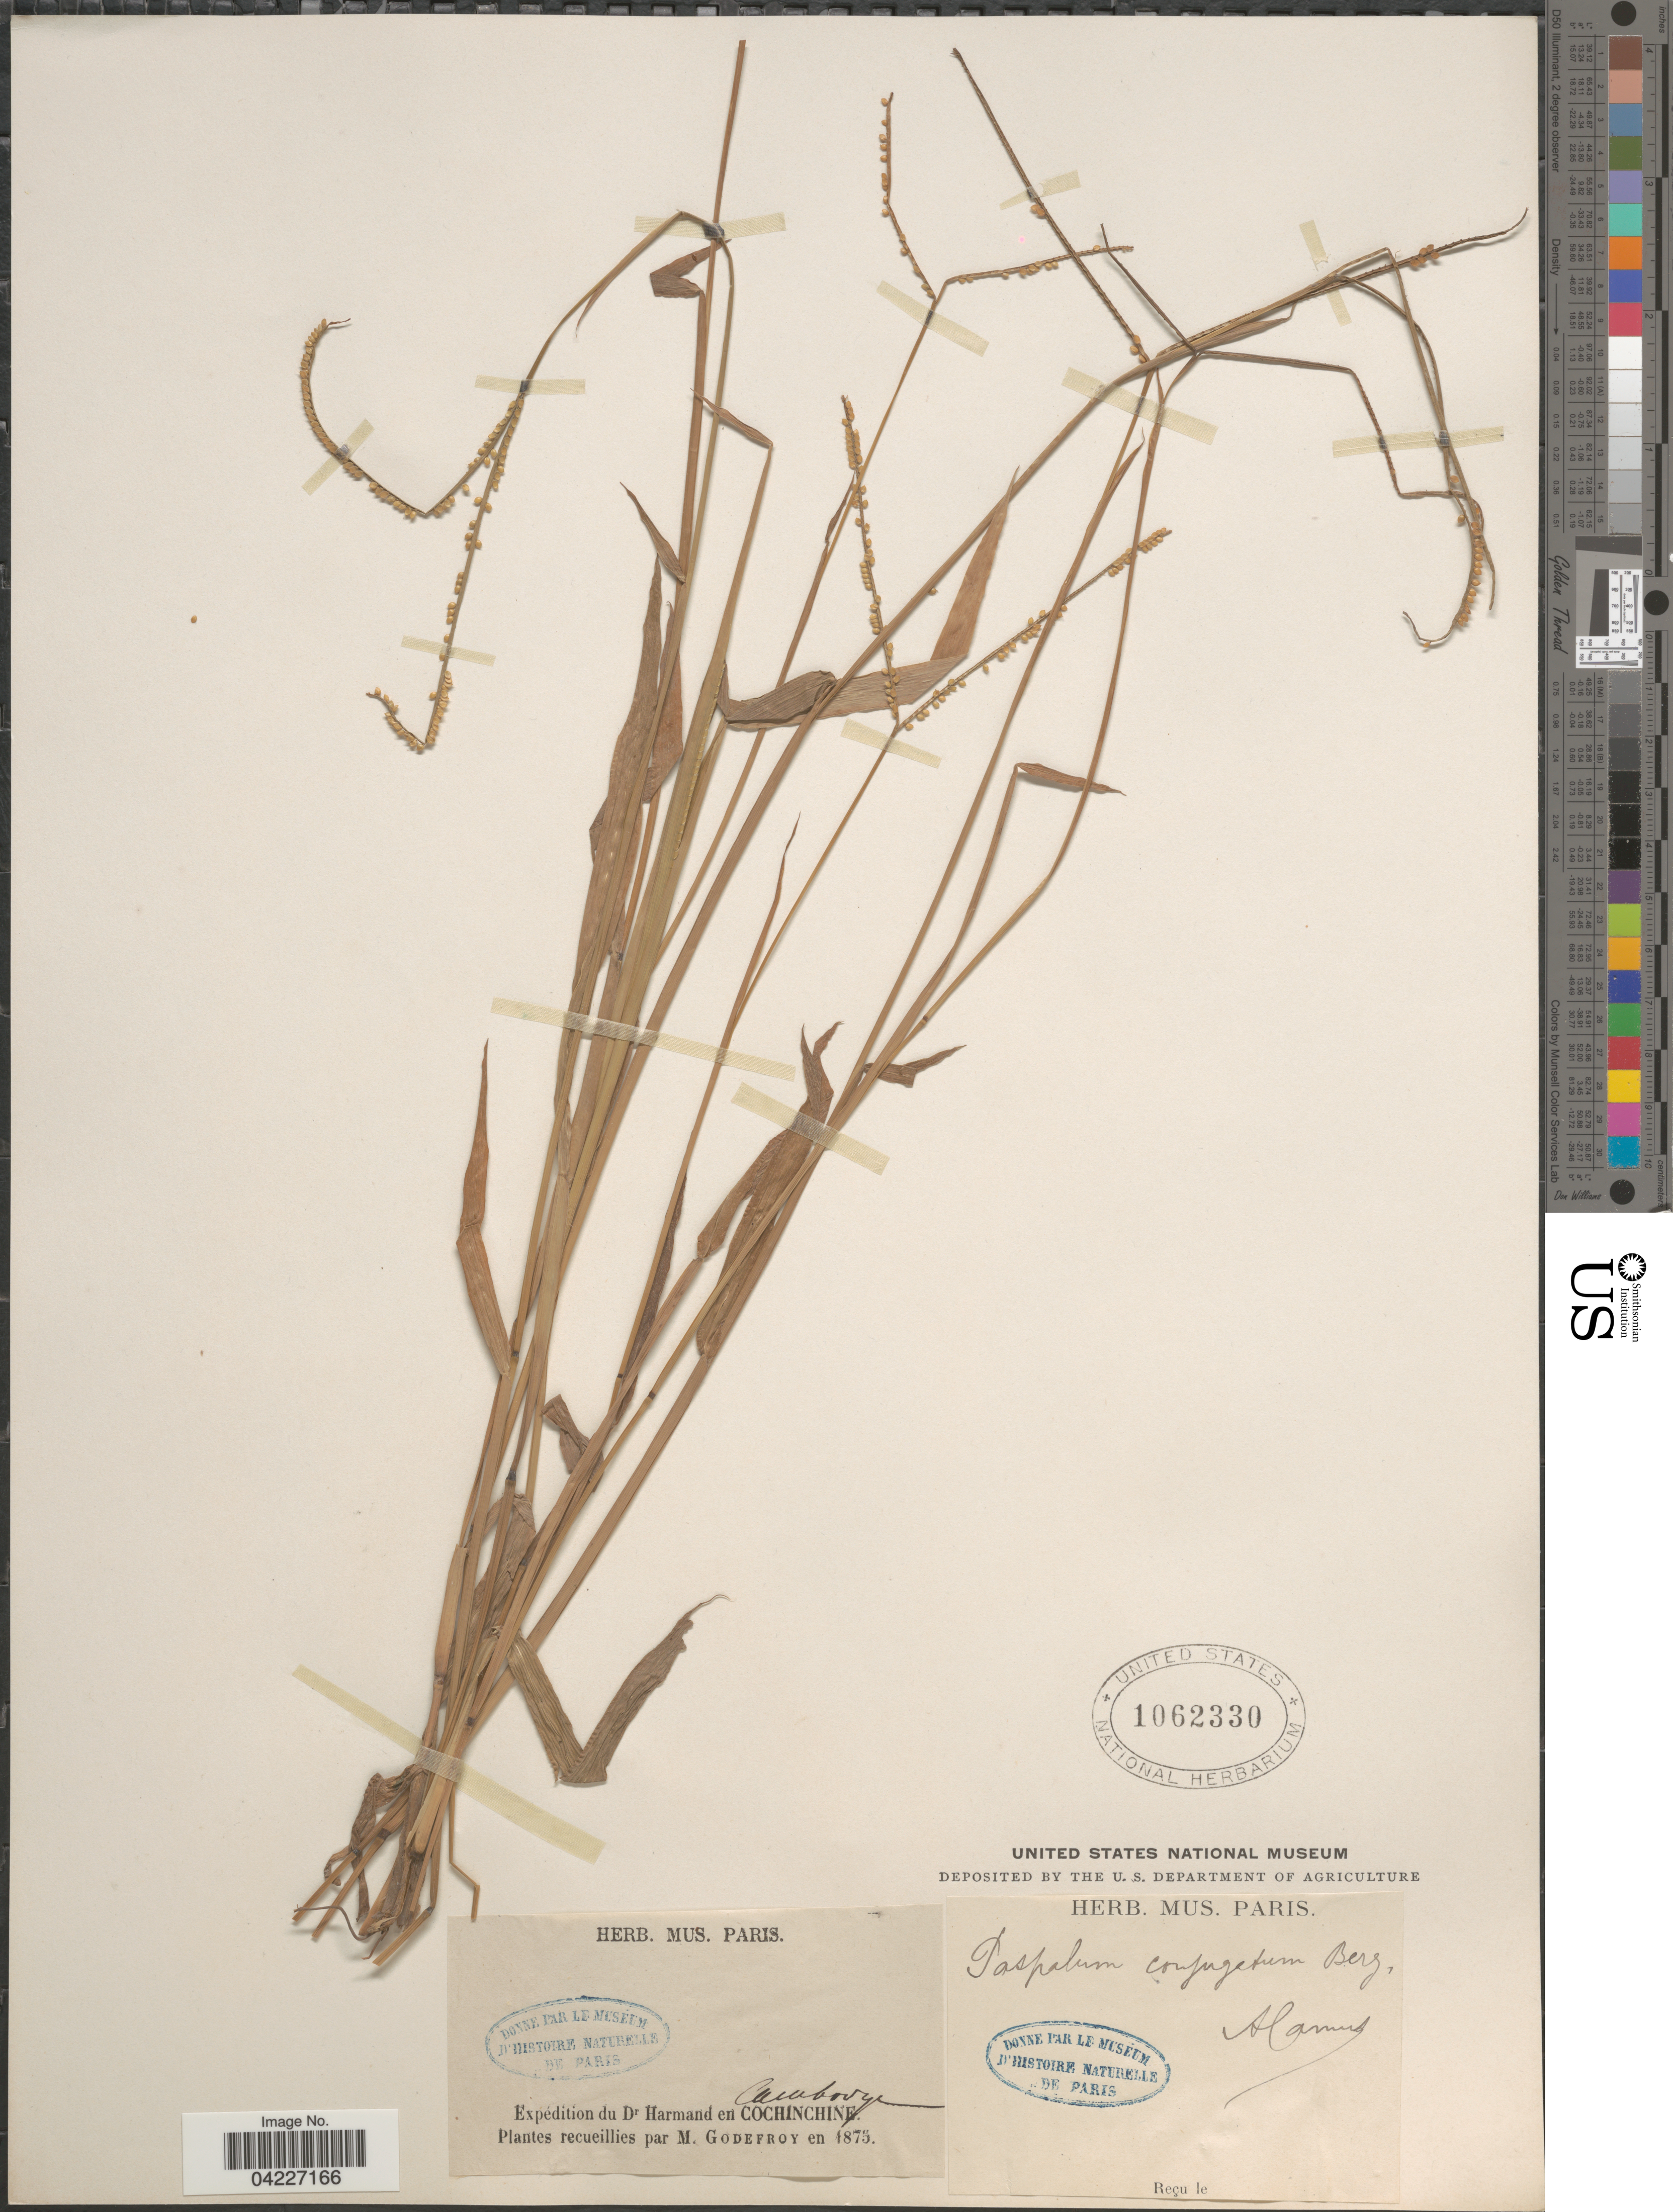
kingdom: Plantae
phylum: Tracheophyta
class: Liliopsida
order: Poales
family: Poaceae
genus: Paspalum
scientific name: Paspalum conjugatum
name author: P.J. Bergius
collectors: M. Godefroy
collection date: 1873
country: Cambodia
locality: Cambodge. Expedition du Dr Harmand en Cochinchine.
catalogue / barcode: US 1062330